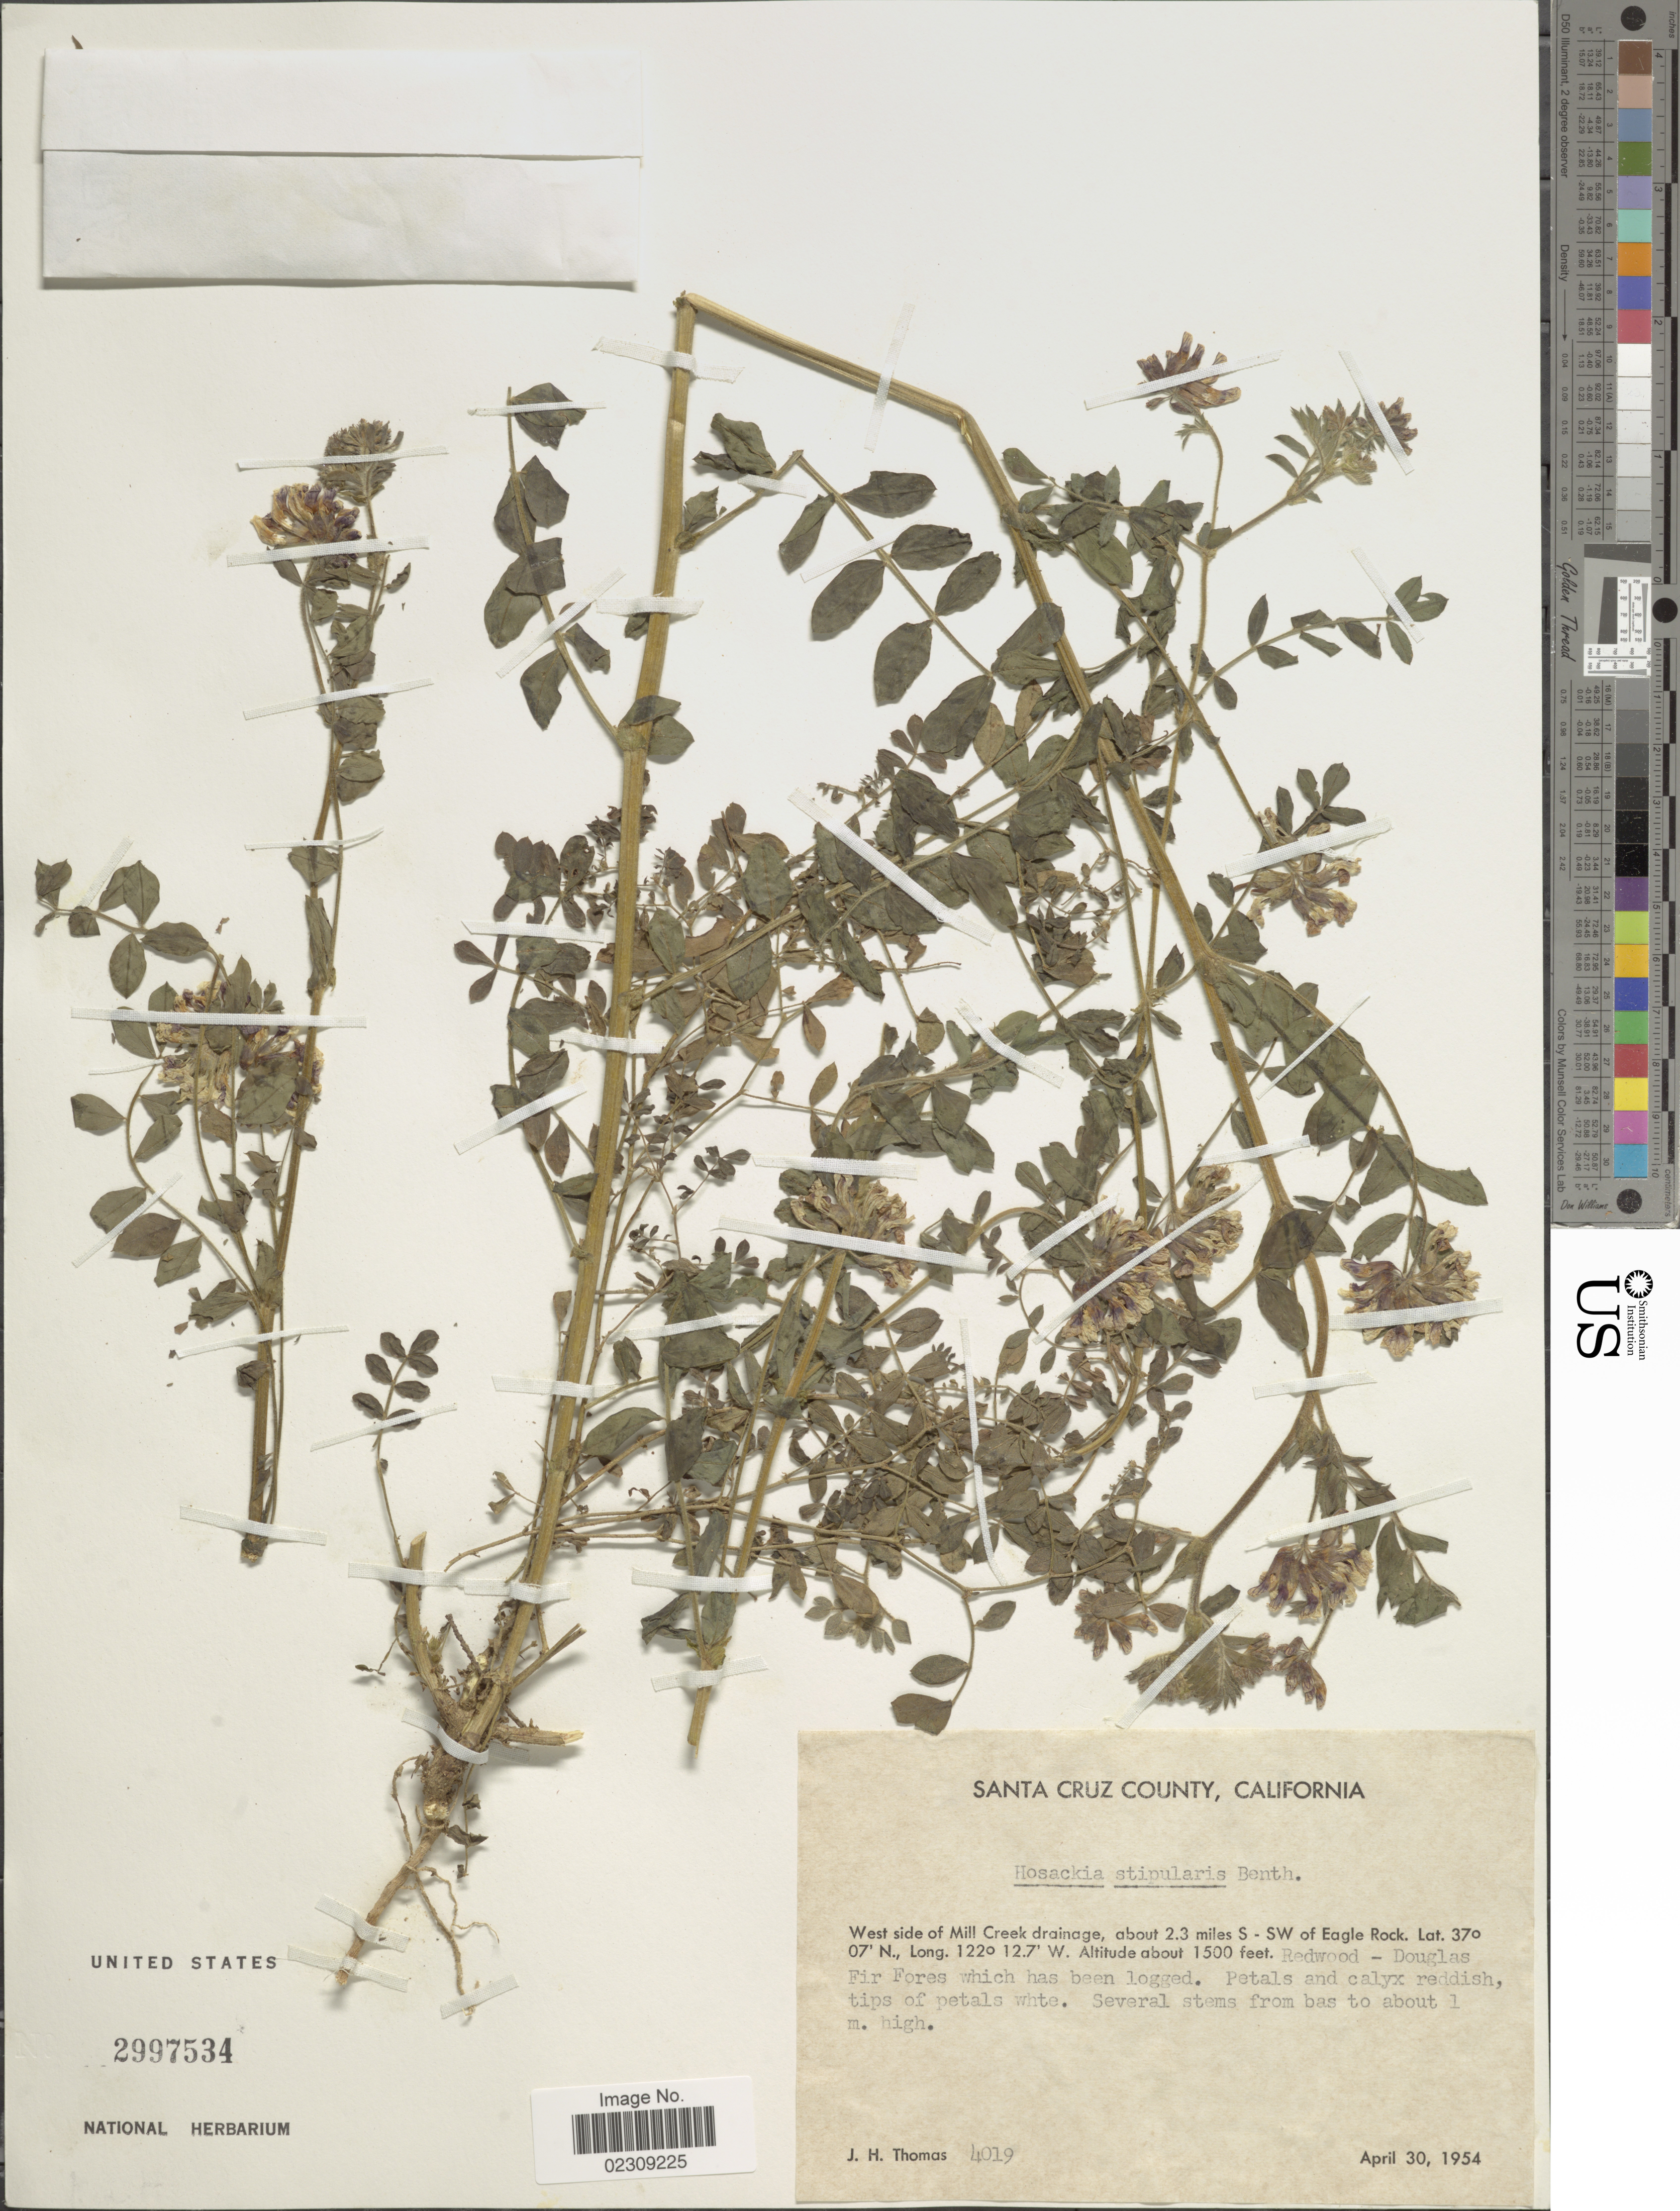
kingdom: Plantae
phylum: Tracheophyta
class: Magnoliopsida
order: Fabales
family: Fabaceae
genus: Hosackia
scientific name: Hosackia stipularis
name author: Benth.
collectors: J. H. Thomas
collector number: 4019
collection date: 1954-04-30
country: United States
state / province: California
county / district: Santa Cruz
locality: Santa Cruz County, West side of Mill Creek drainage, about 2.3 S - SW of Eagle Rock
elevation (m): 457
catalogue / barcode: US 2997534